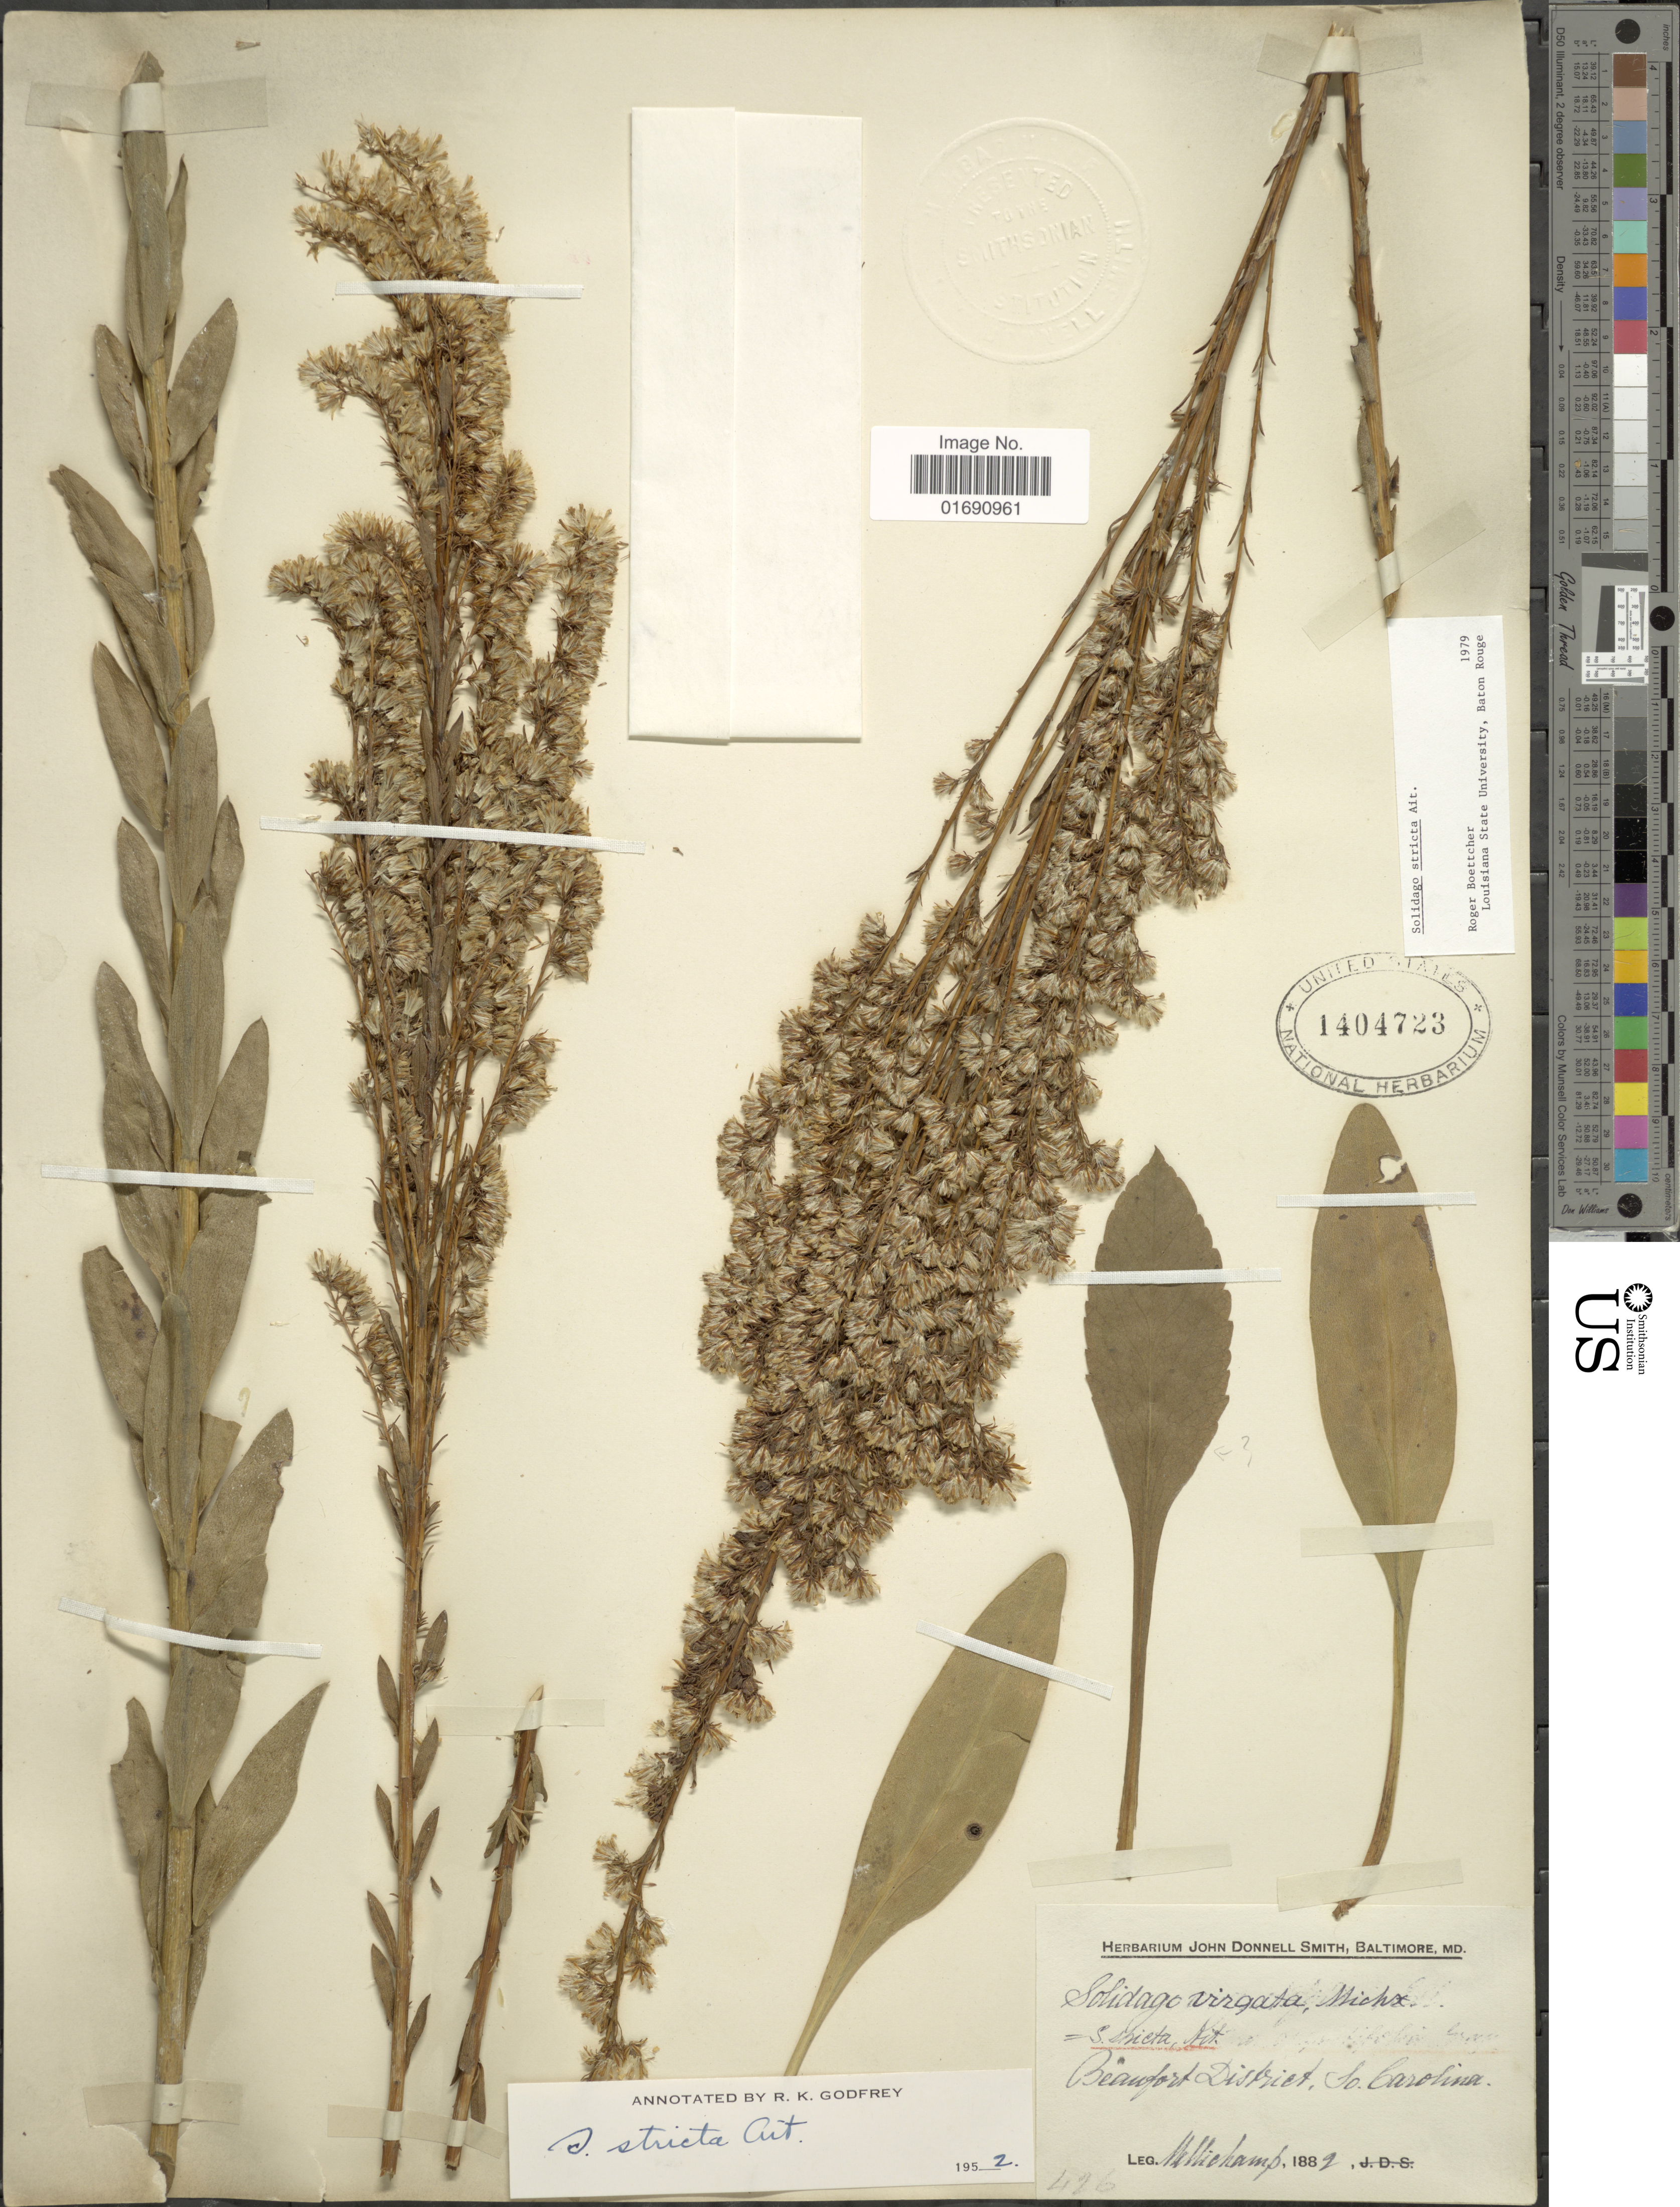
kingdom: Plantae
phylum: Tracheophyta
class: Magnoliopsida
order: Asterales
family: Asteraceae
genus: Solidago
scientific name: Solidago stricta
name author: Aiton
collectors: -. Mellichamp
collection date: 1882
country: United States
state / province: South Carolina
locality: Beaufort District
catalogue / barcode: US 1404723